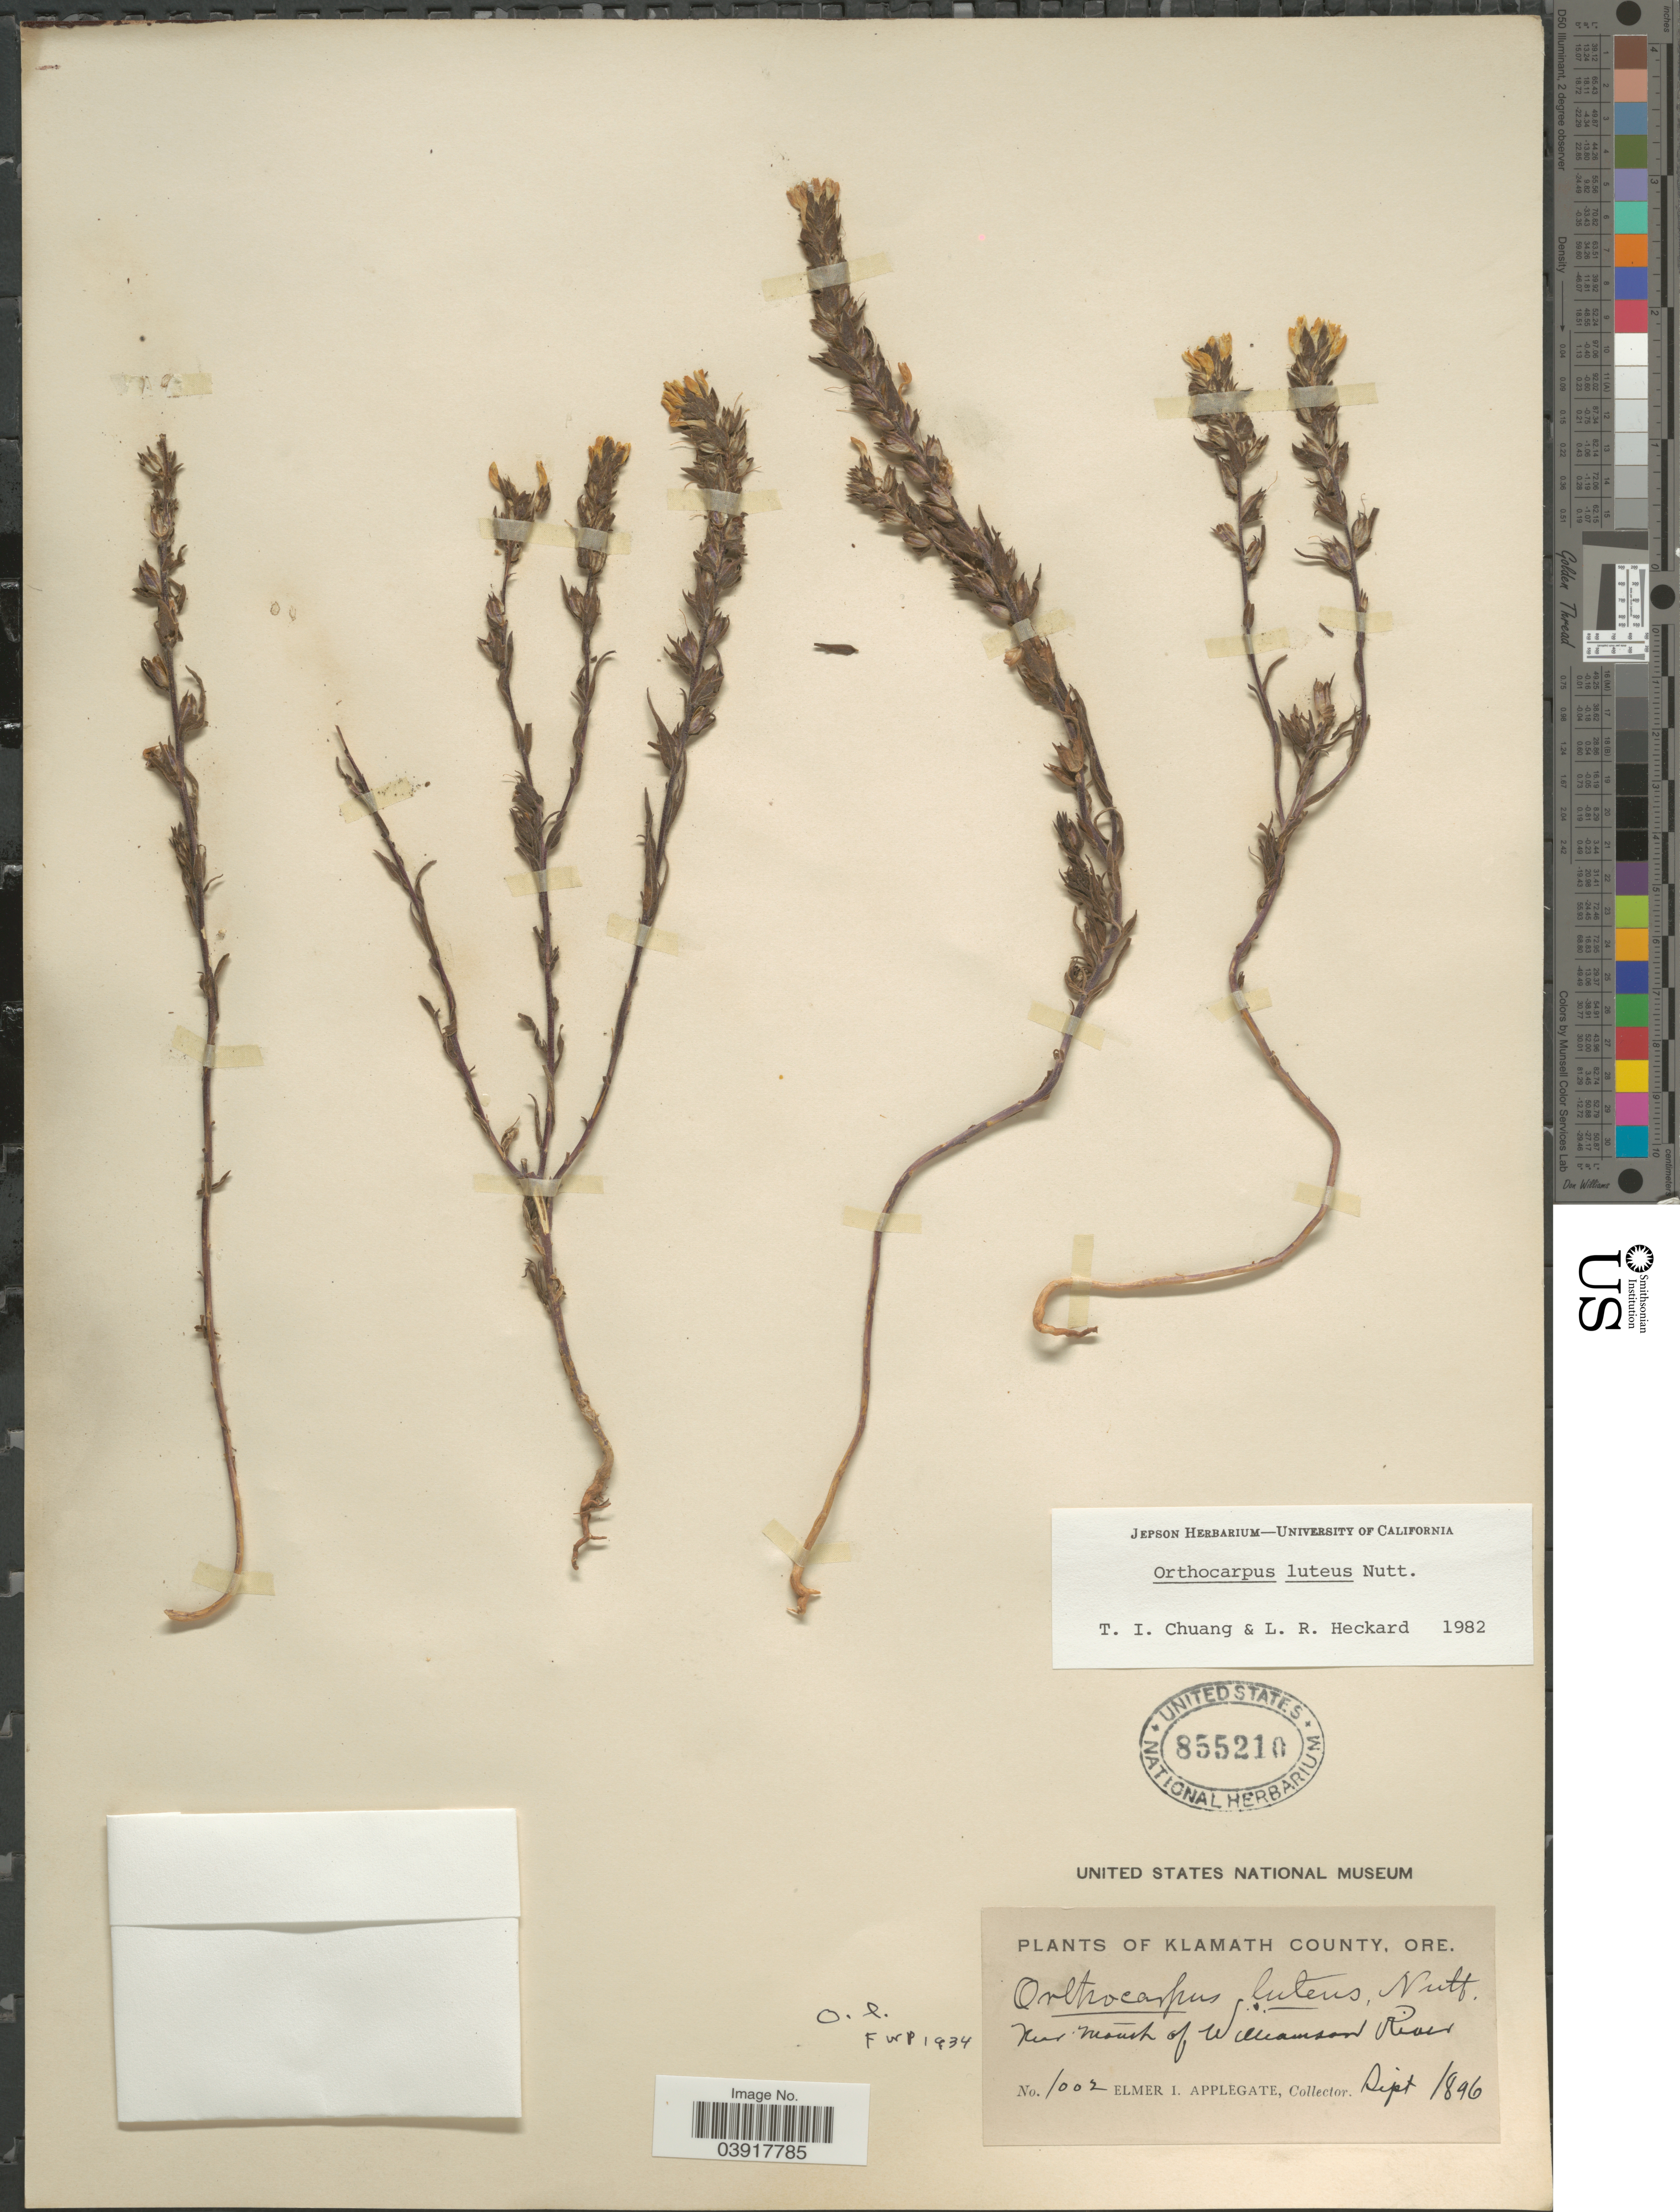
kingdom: Plantae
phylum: Tracheophyta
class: Magnoliopsida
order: Lamiales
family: Orobanchaceae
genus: Orthocarpus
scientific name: Orthocarpus luteus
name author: Nutt.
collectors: E. I. Applegate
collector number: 1002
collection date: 1896-09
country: United States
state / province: Oregon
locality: Klamath County. Near mouth of Williamson River.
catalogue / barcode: US 855210